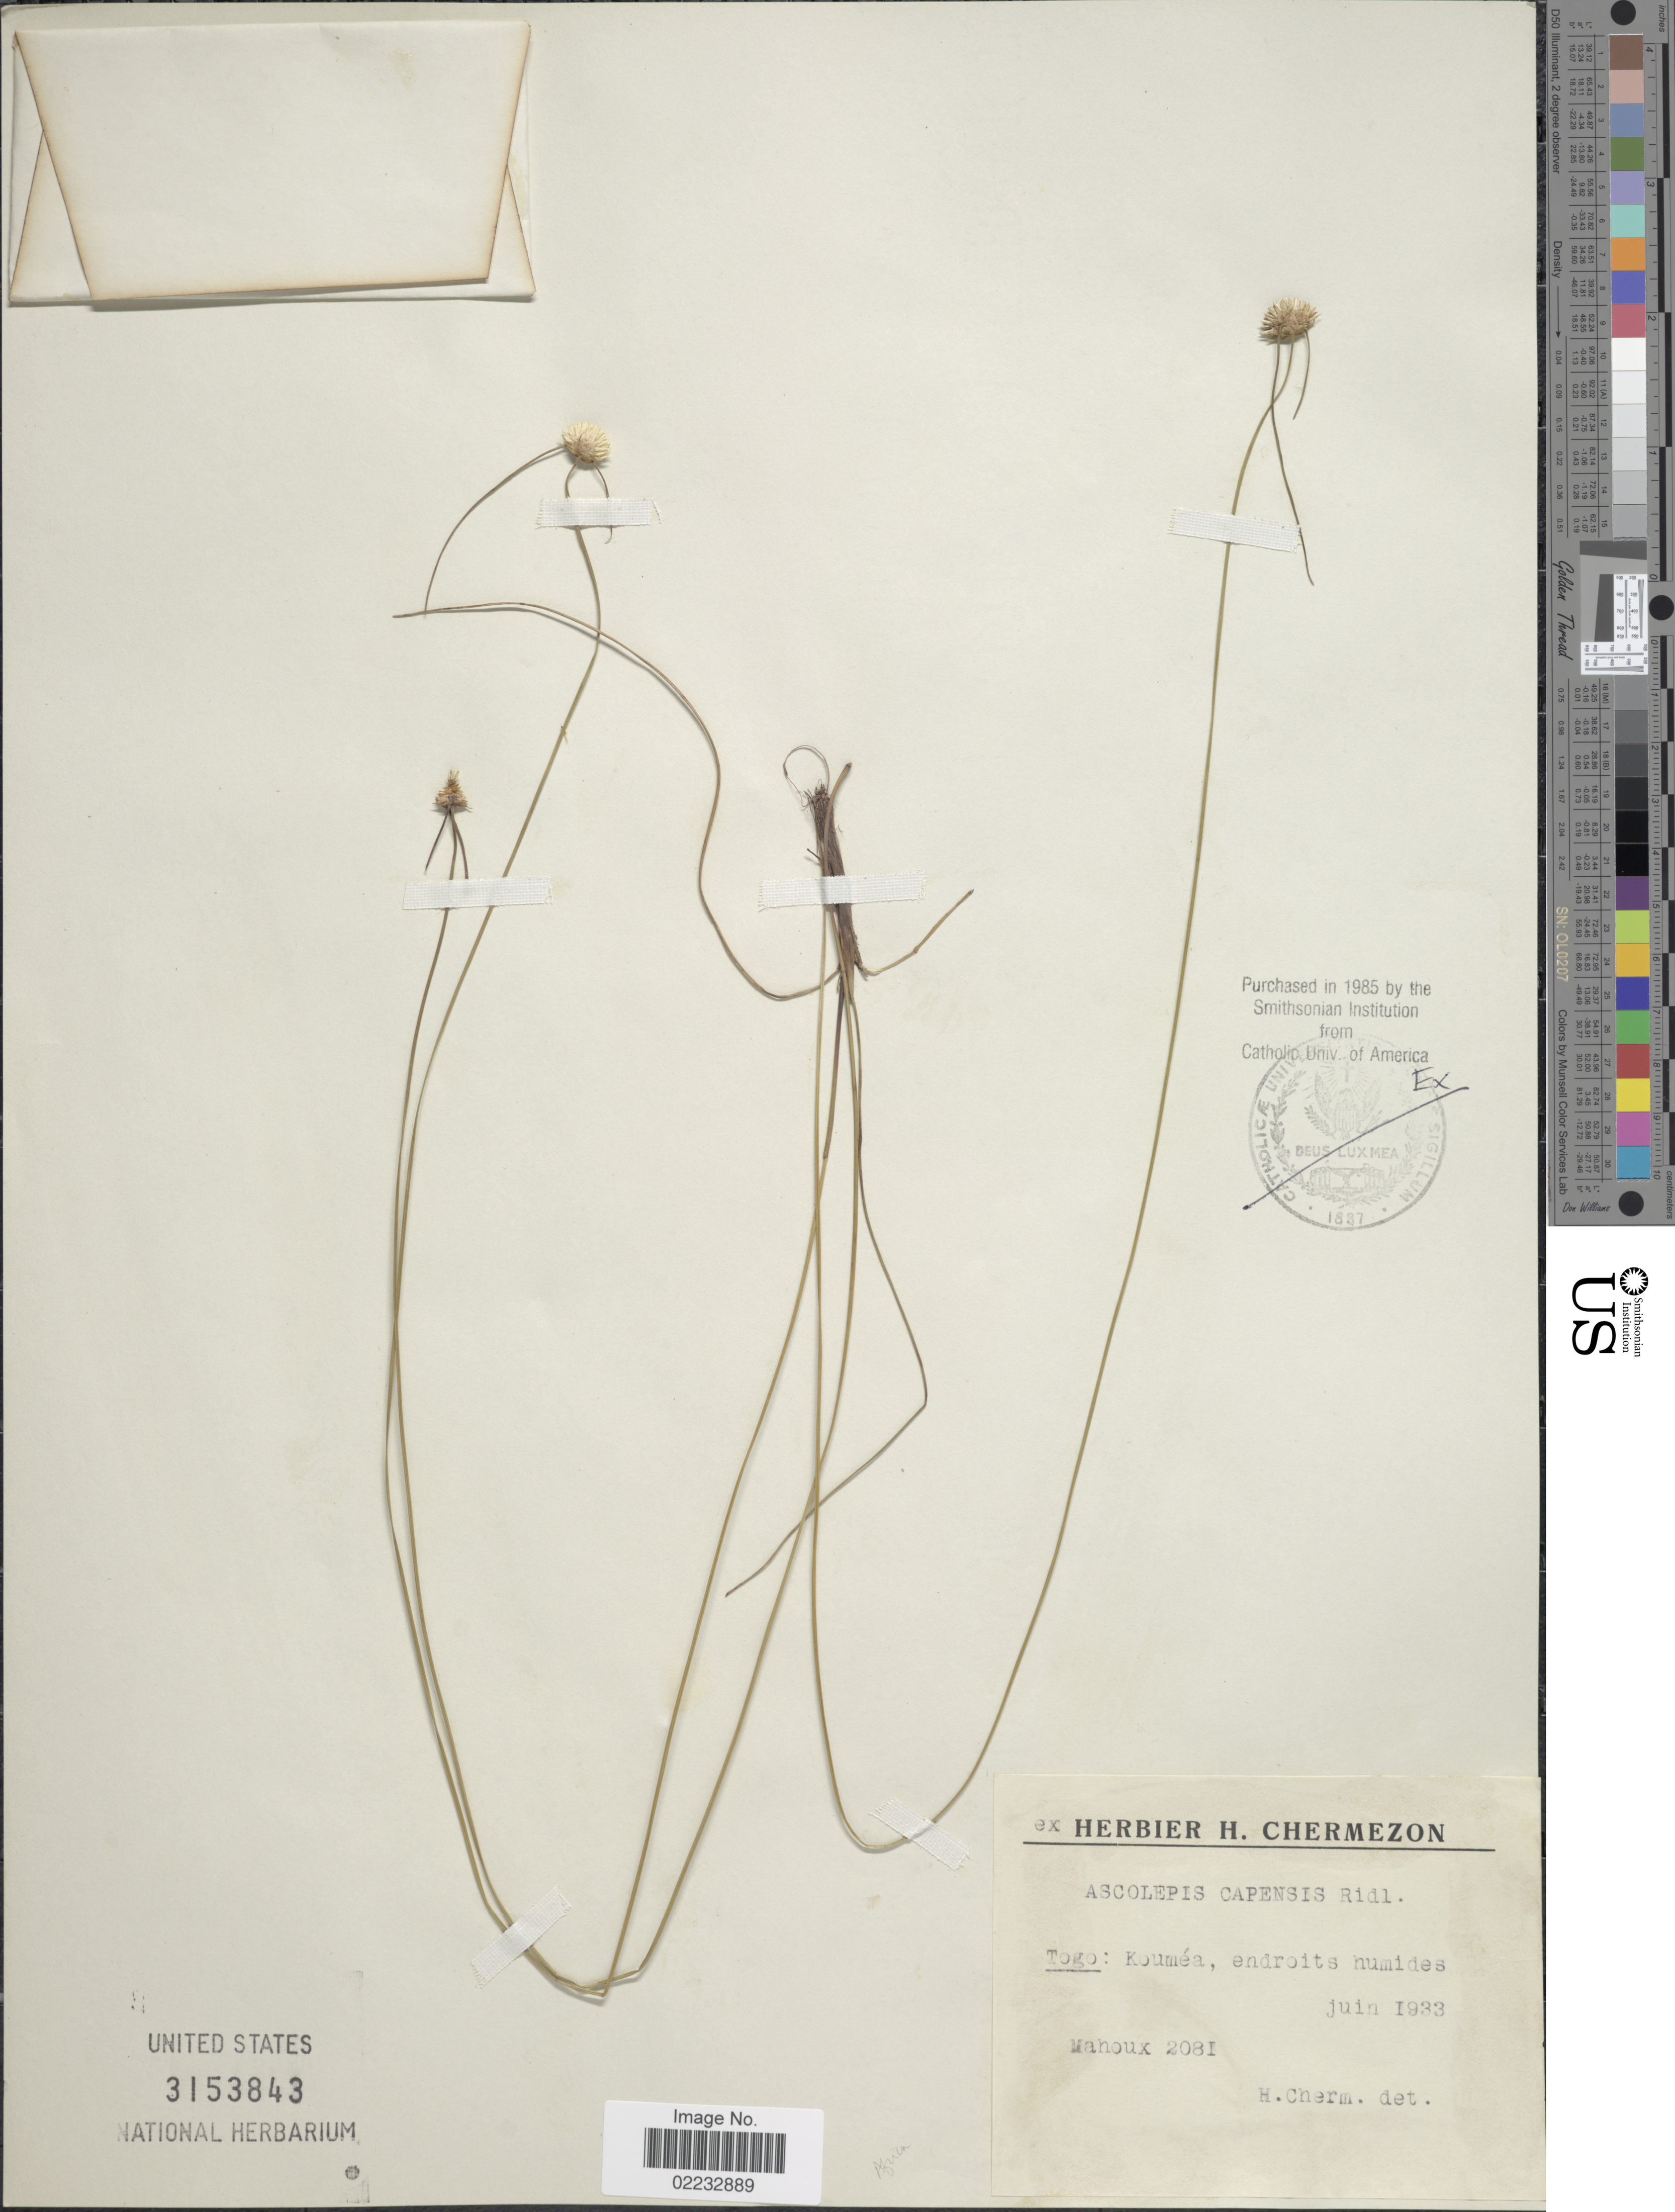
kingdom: Plantae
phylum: Tracheophyta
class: Liliopsida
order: Poales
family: Cyperaceae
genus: Cyperus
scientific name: Cyperus ascocapensis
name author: Bauters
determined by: Strong, M. T., (US), Smithsonian Institution - National Museum of Natural History (UNITED STATES)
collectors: P. Mahoux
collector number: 2081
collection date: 1933-06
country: Togo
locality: Koumea, endroits humides.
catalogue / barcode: US 3153843